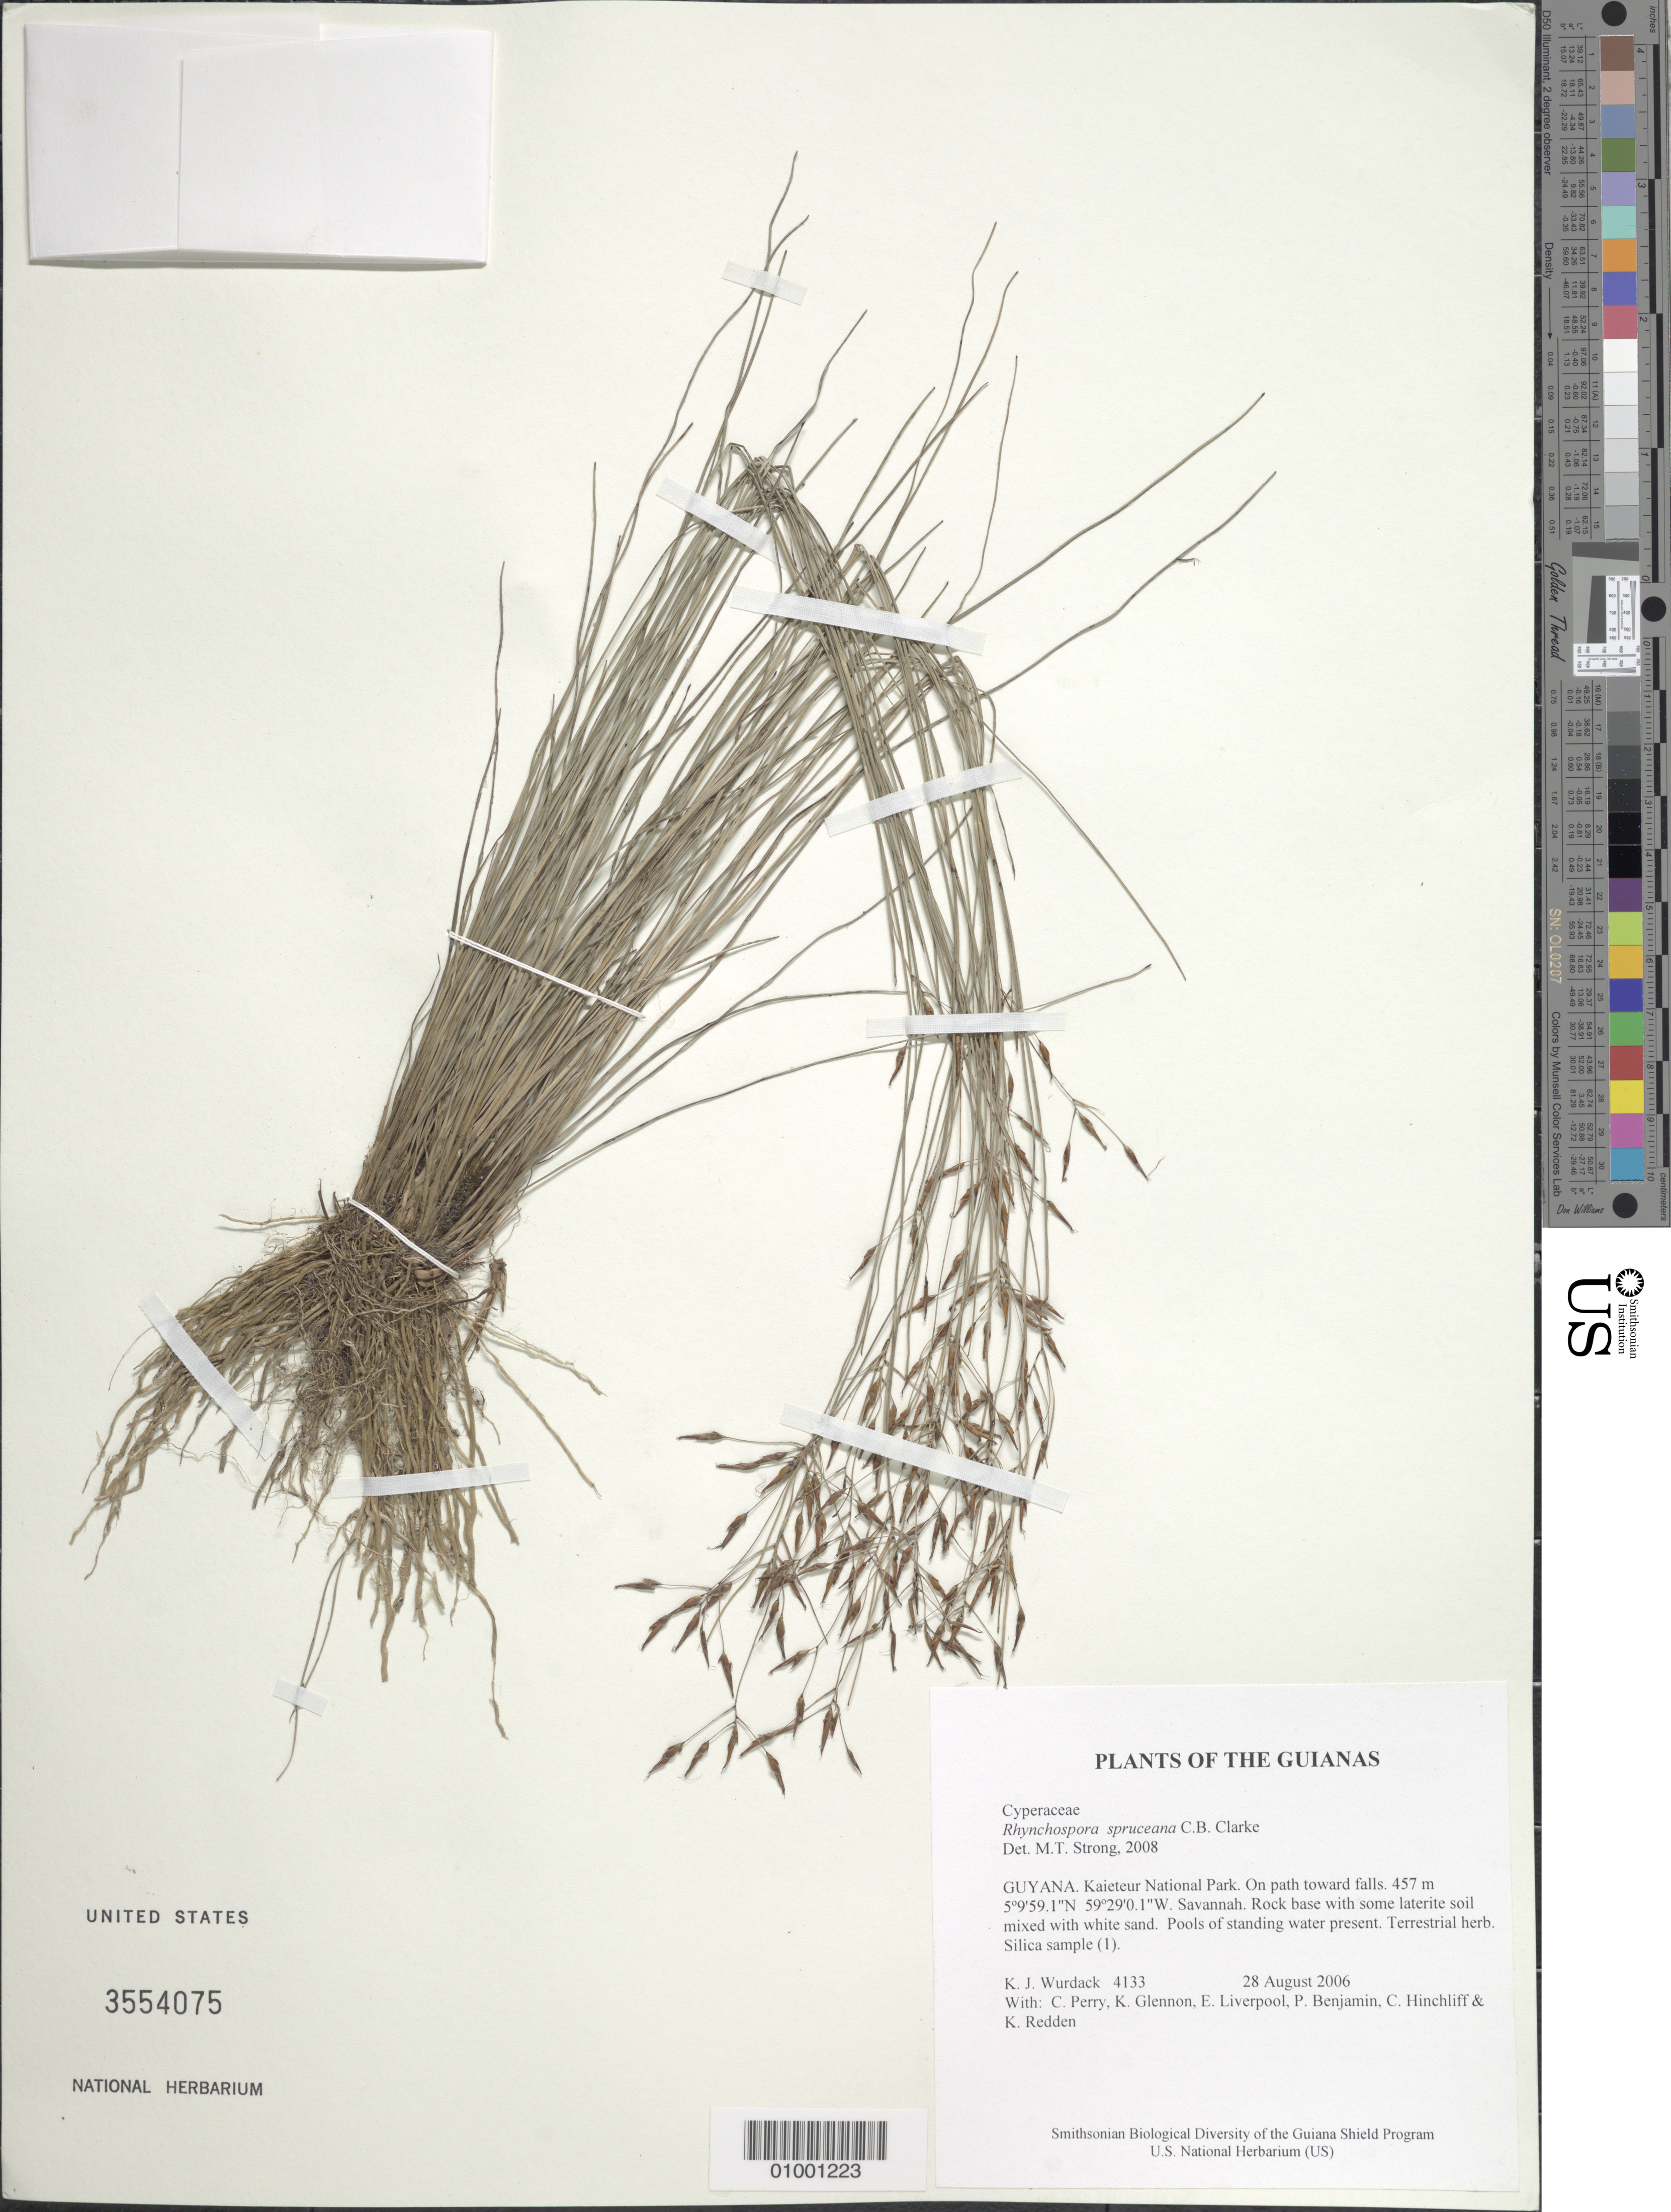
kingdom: Plantae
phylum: Tracheophyta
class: Liliopsida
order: Poales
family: Cyperaceae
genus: Rhynchospora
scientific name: Rhynchospora spruceana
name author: C.B. Clarke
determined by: Strong, M. T., (US), Smithsonian Institution - National Museum of Natural History (UNITED STATES)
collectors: K. Wurdack, C. Perry, K. Glennon, E. Liverpool, P. Benjamin, C. E. Hinchliff & K. M. Redden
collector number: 4133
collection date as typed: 28 August 2006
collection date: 2006-08-28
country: Guyana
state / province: Potaro-Siparuni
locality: Kaieteur National Park. On path toward falls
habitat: Savanna. Rock base with some laterite soil mixed with white sand. Pools of standing water present.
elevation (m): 457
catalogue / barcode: US 3554075